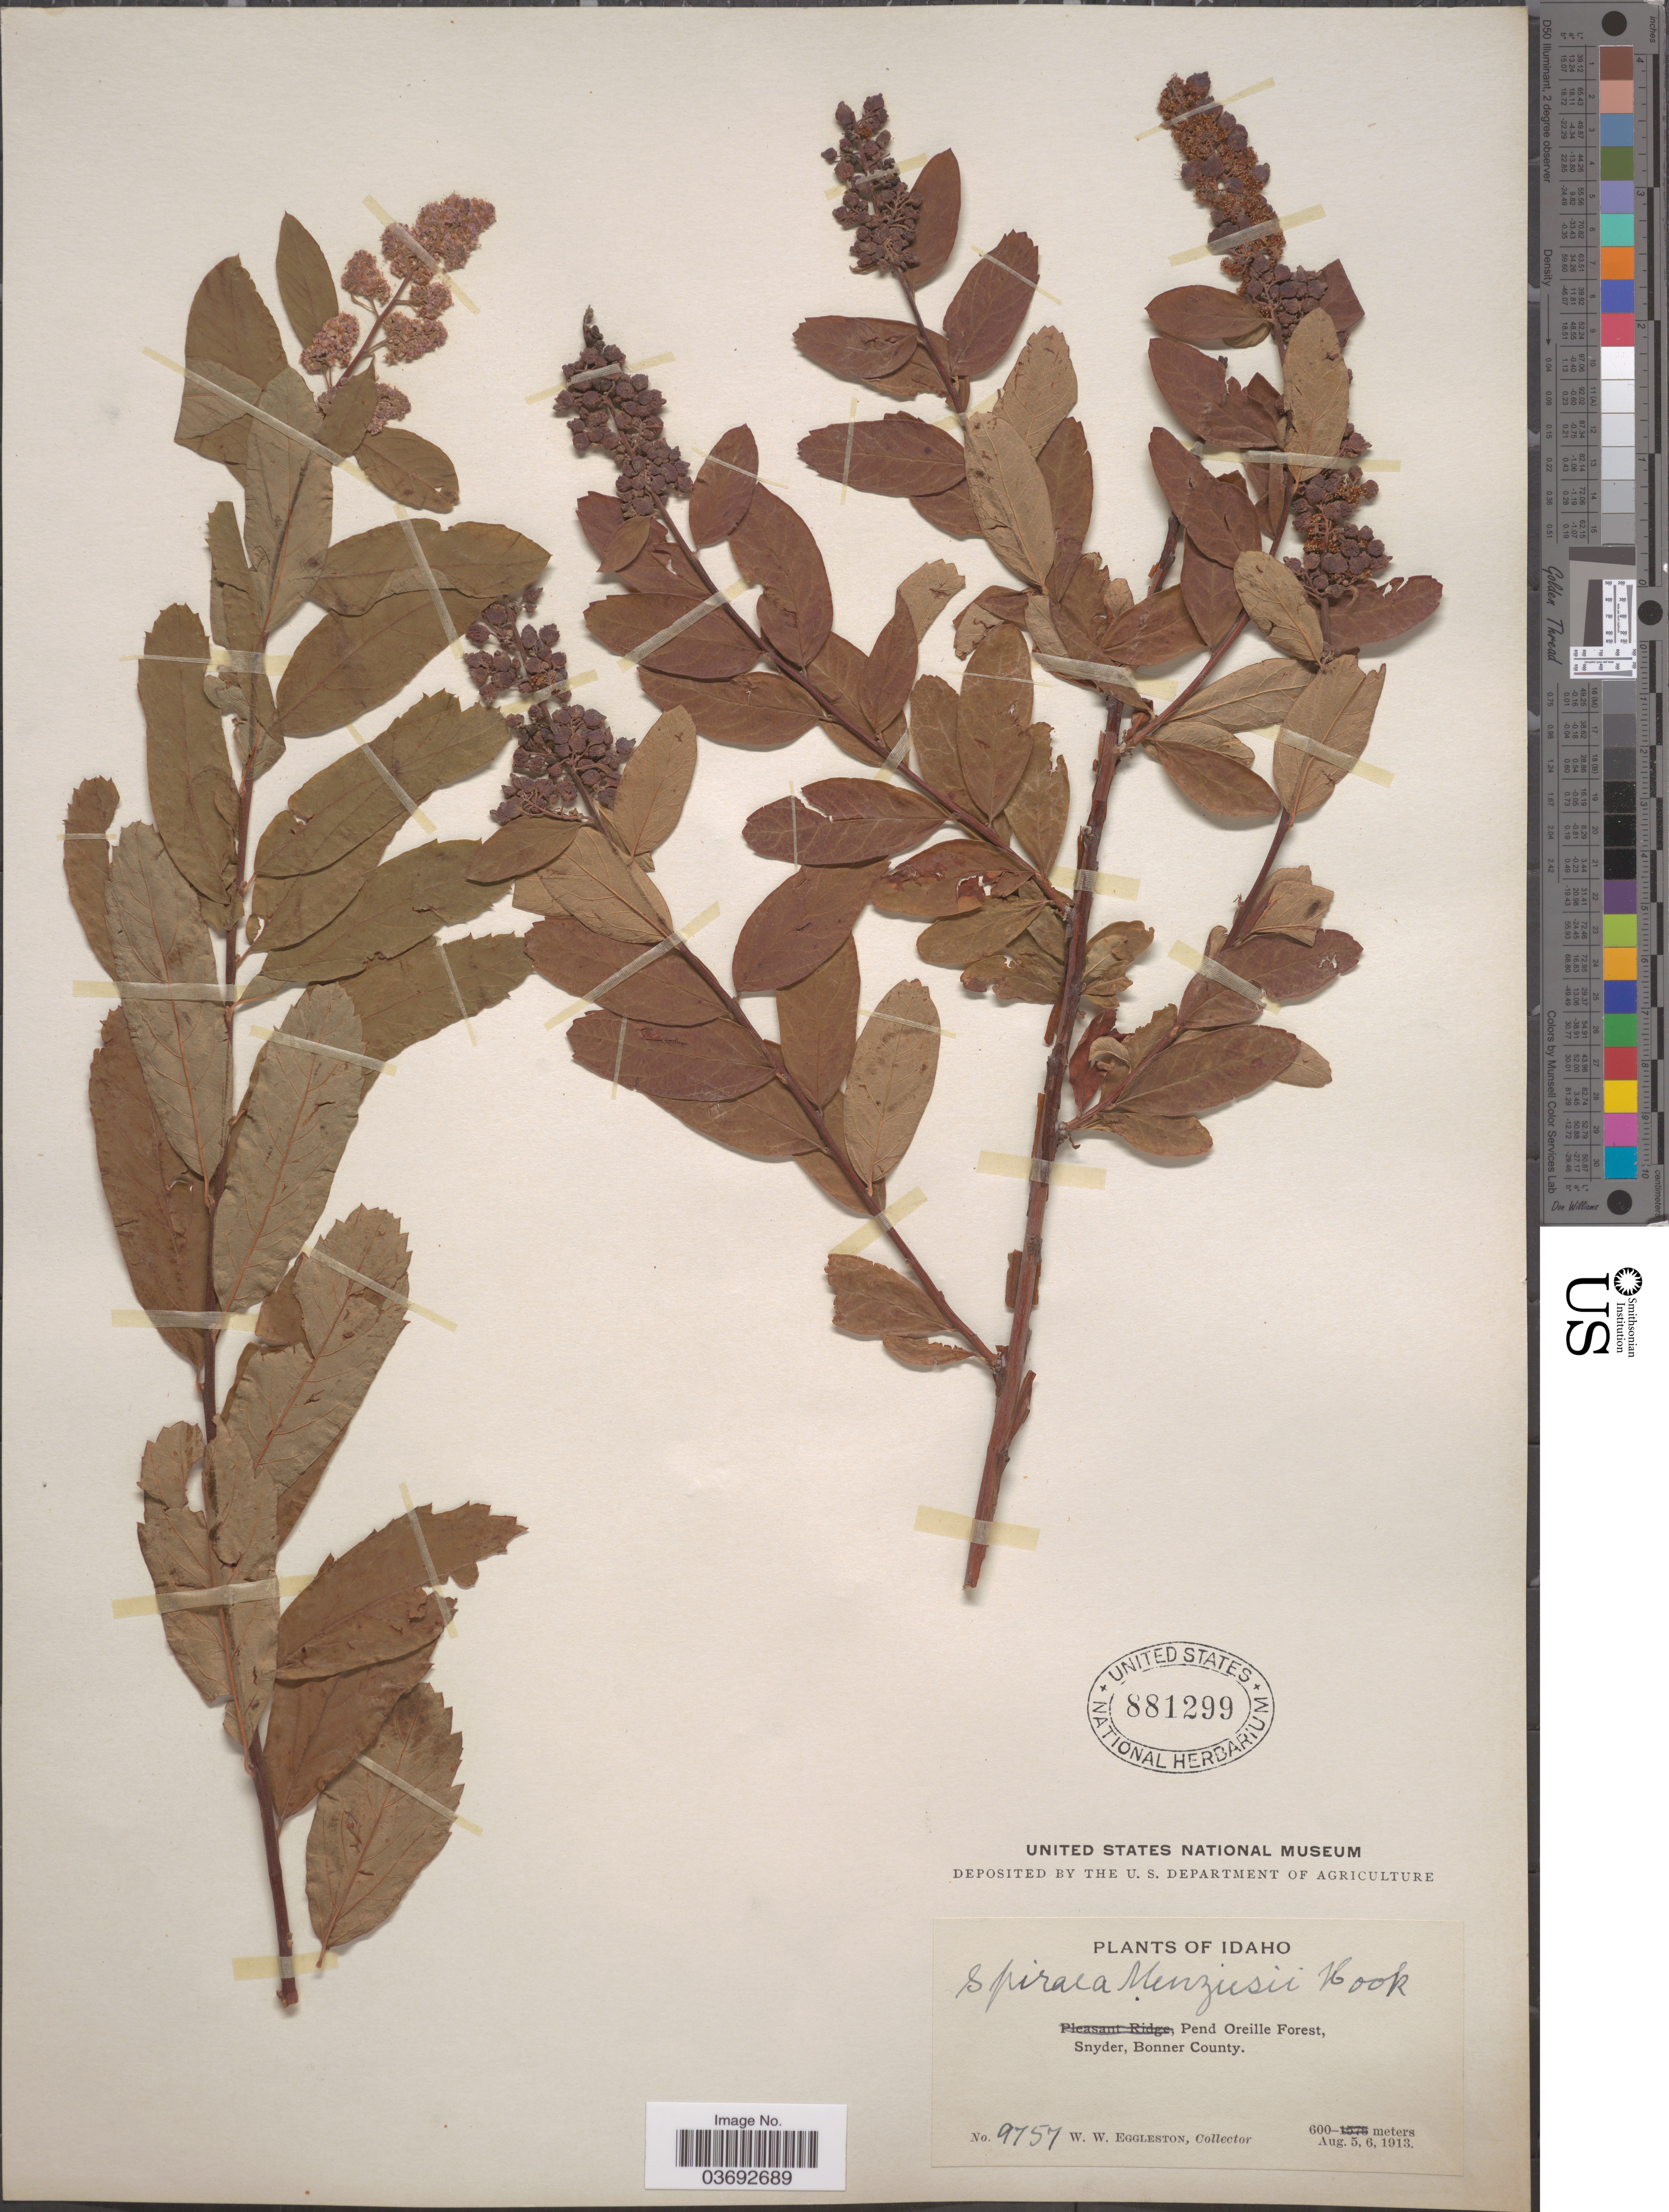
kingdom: Plantae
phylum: Tracheophyta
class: Magnoliopsida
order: Rosales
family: Rosaceae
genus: Spiraea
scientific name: Spiraea menziesii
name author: Hook.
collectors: W. W. Eggleston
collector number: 9757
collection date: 1913-08-05/1913-08-06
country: United States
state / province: Idaho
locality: Pend Oreille Forest, Snyder, Bonner County.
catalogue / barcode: US 881299